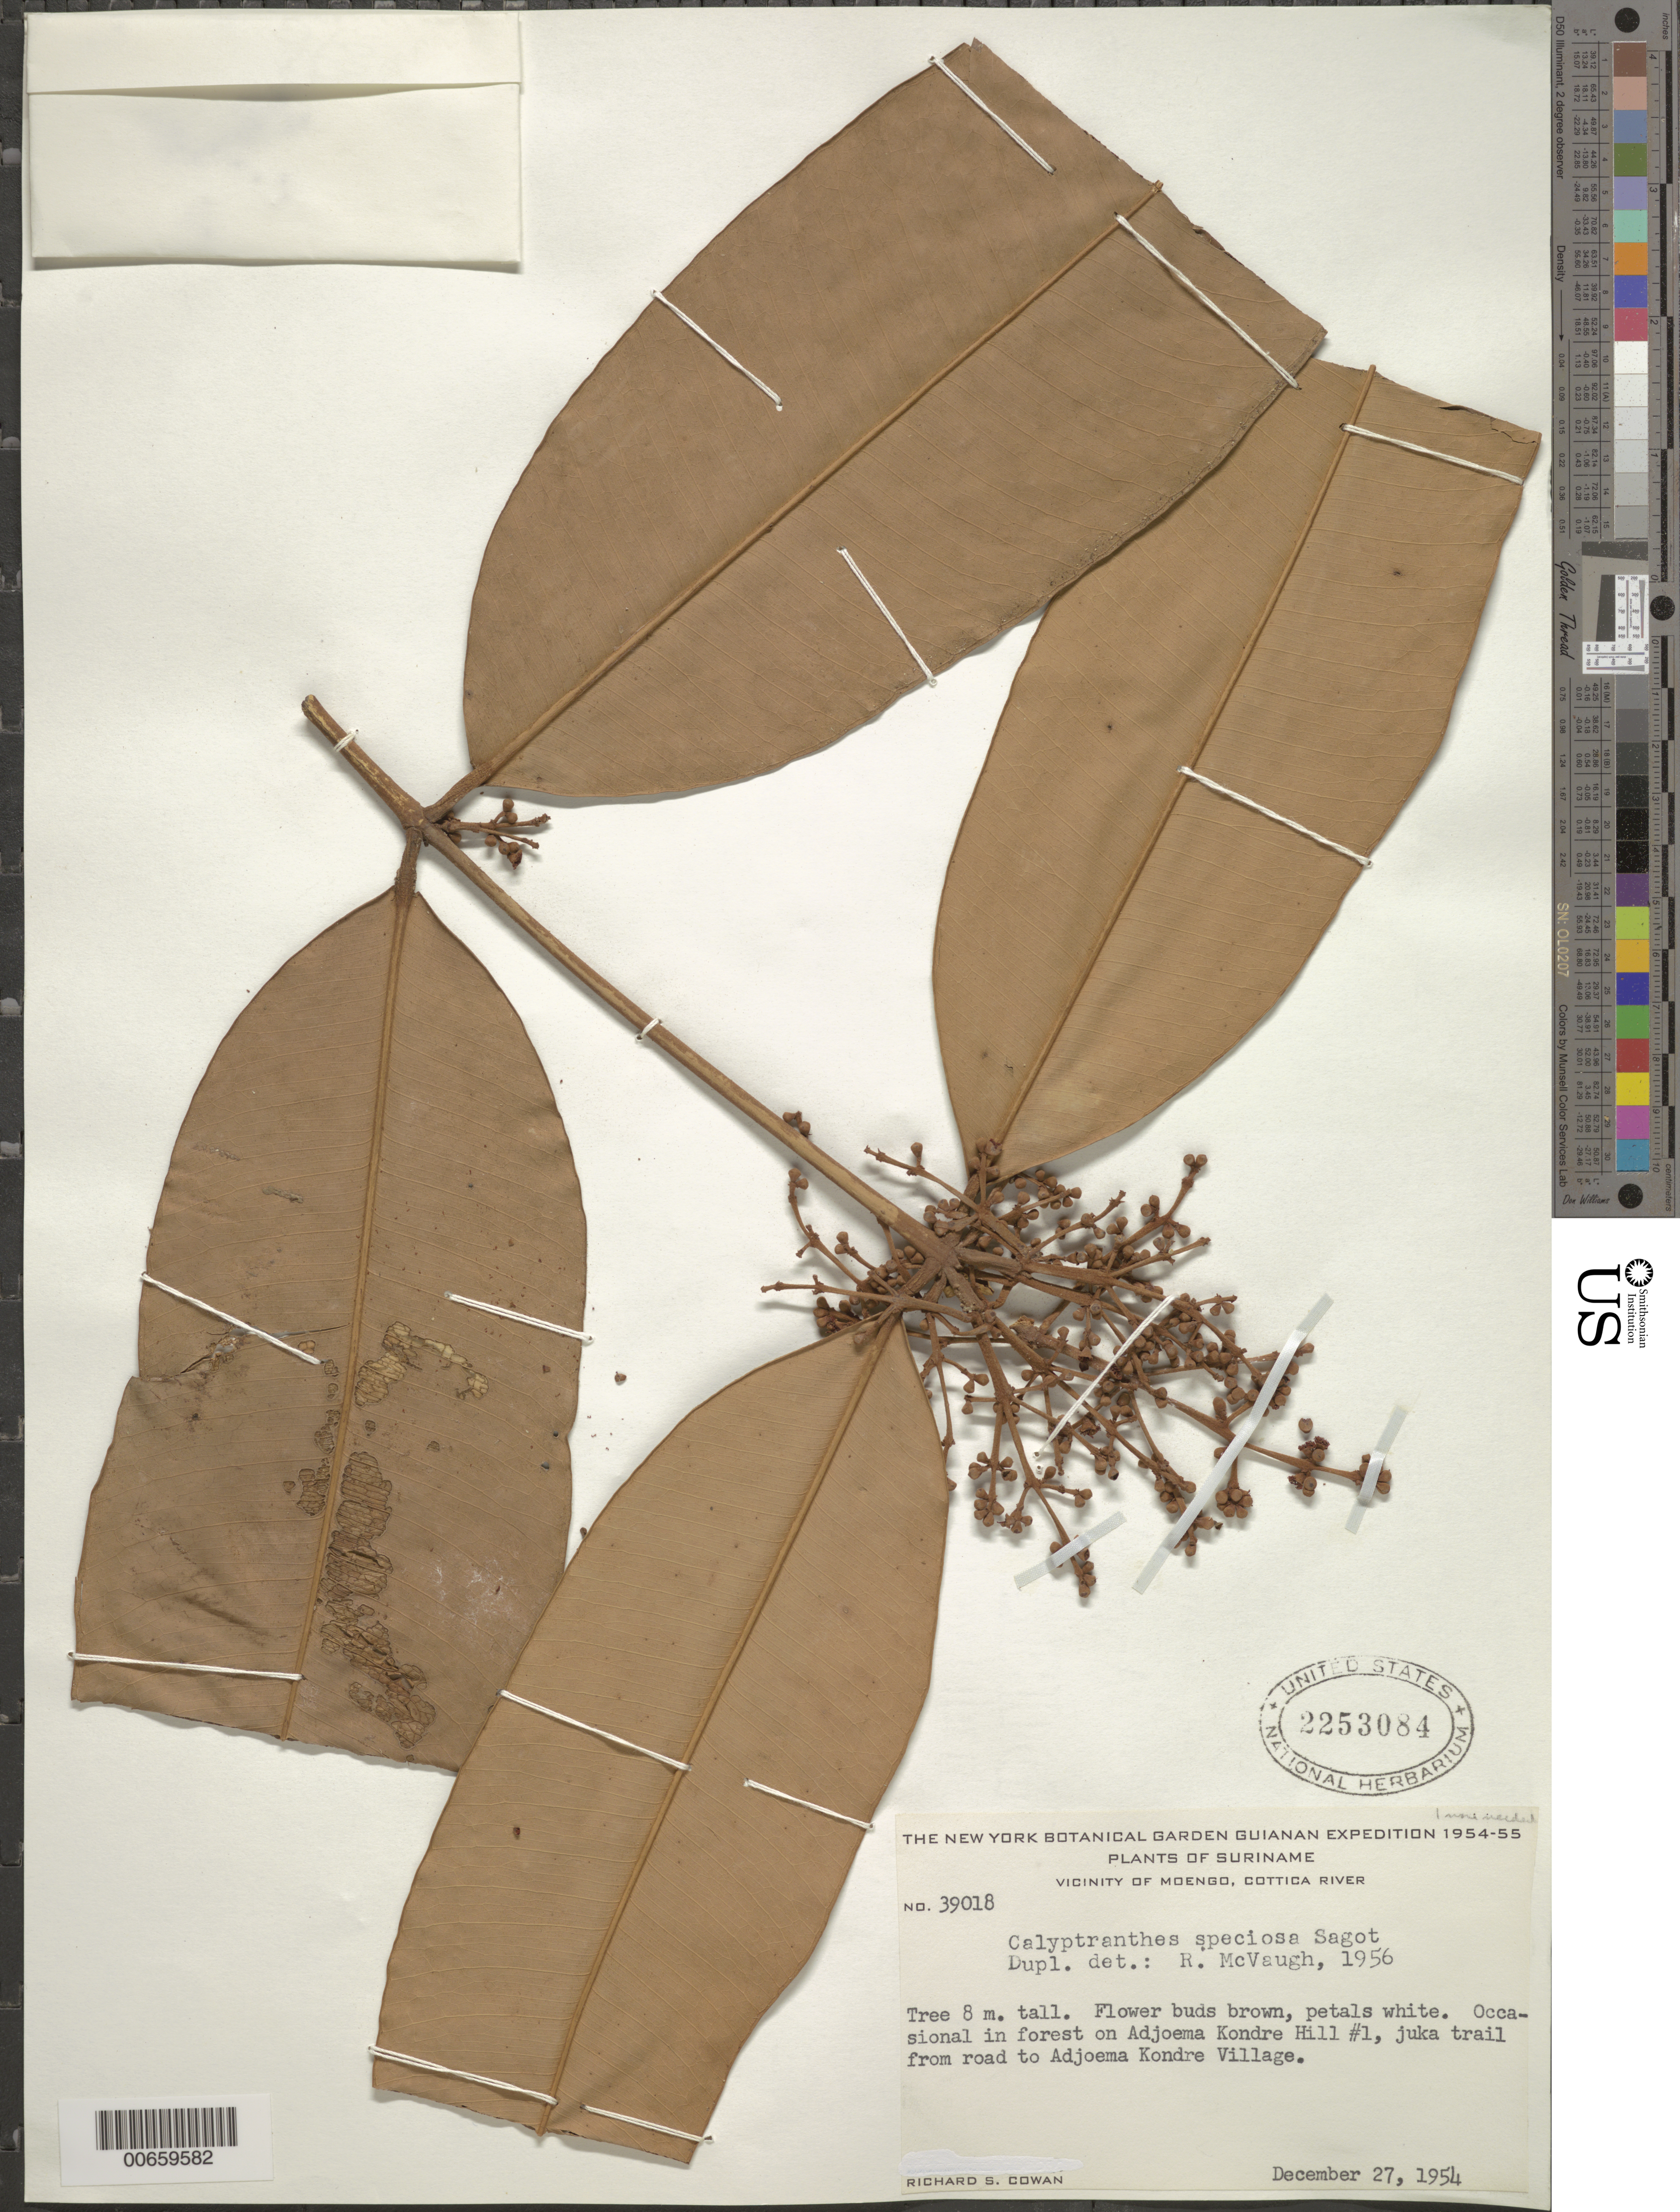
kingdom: Plantae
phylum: Tracheophyta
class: Magnoliopsida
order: Myrtales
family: Myrtaceae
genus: Myrcia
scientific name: Myrcia neospeciosa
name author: A.R. Lourenço & E. Lucas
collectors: R. S. Cowan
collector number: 39018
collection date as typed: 27-Dec-54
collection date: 1954-12-27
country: Suriname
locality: Adjoema Kondre Hill #1, road to Adjoema Kondre Village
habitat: Forest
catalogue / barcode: US 2253084